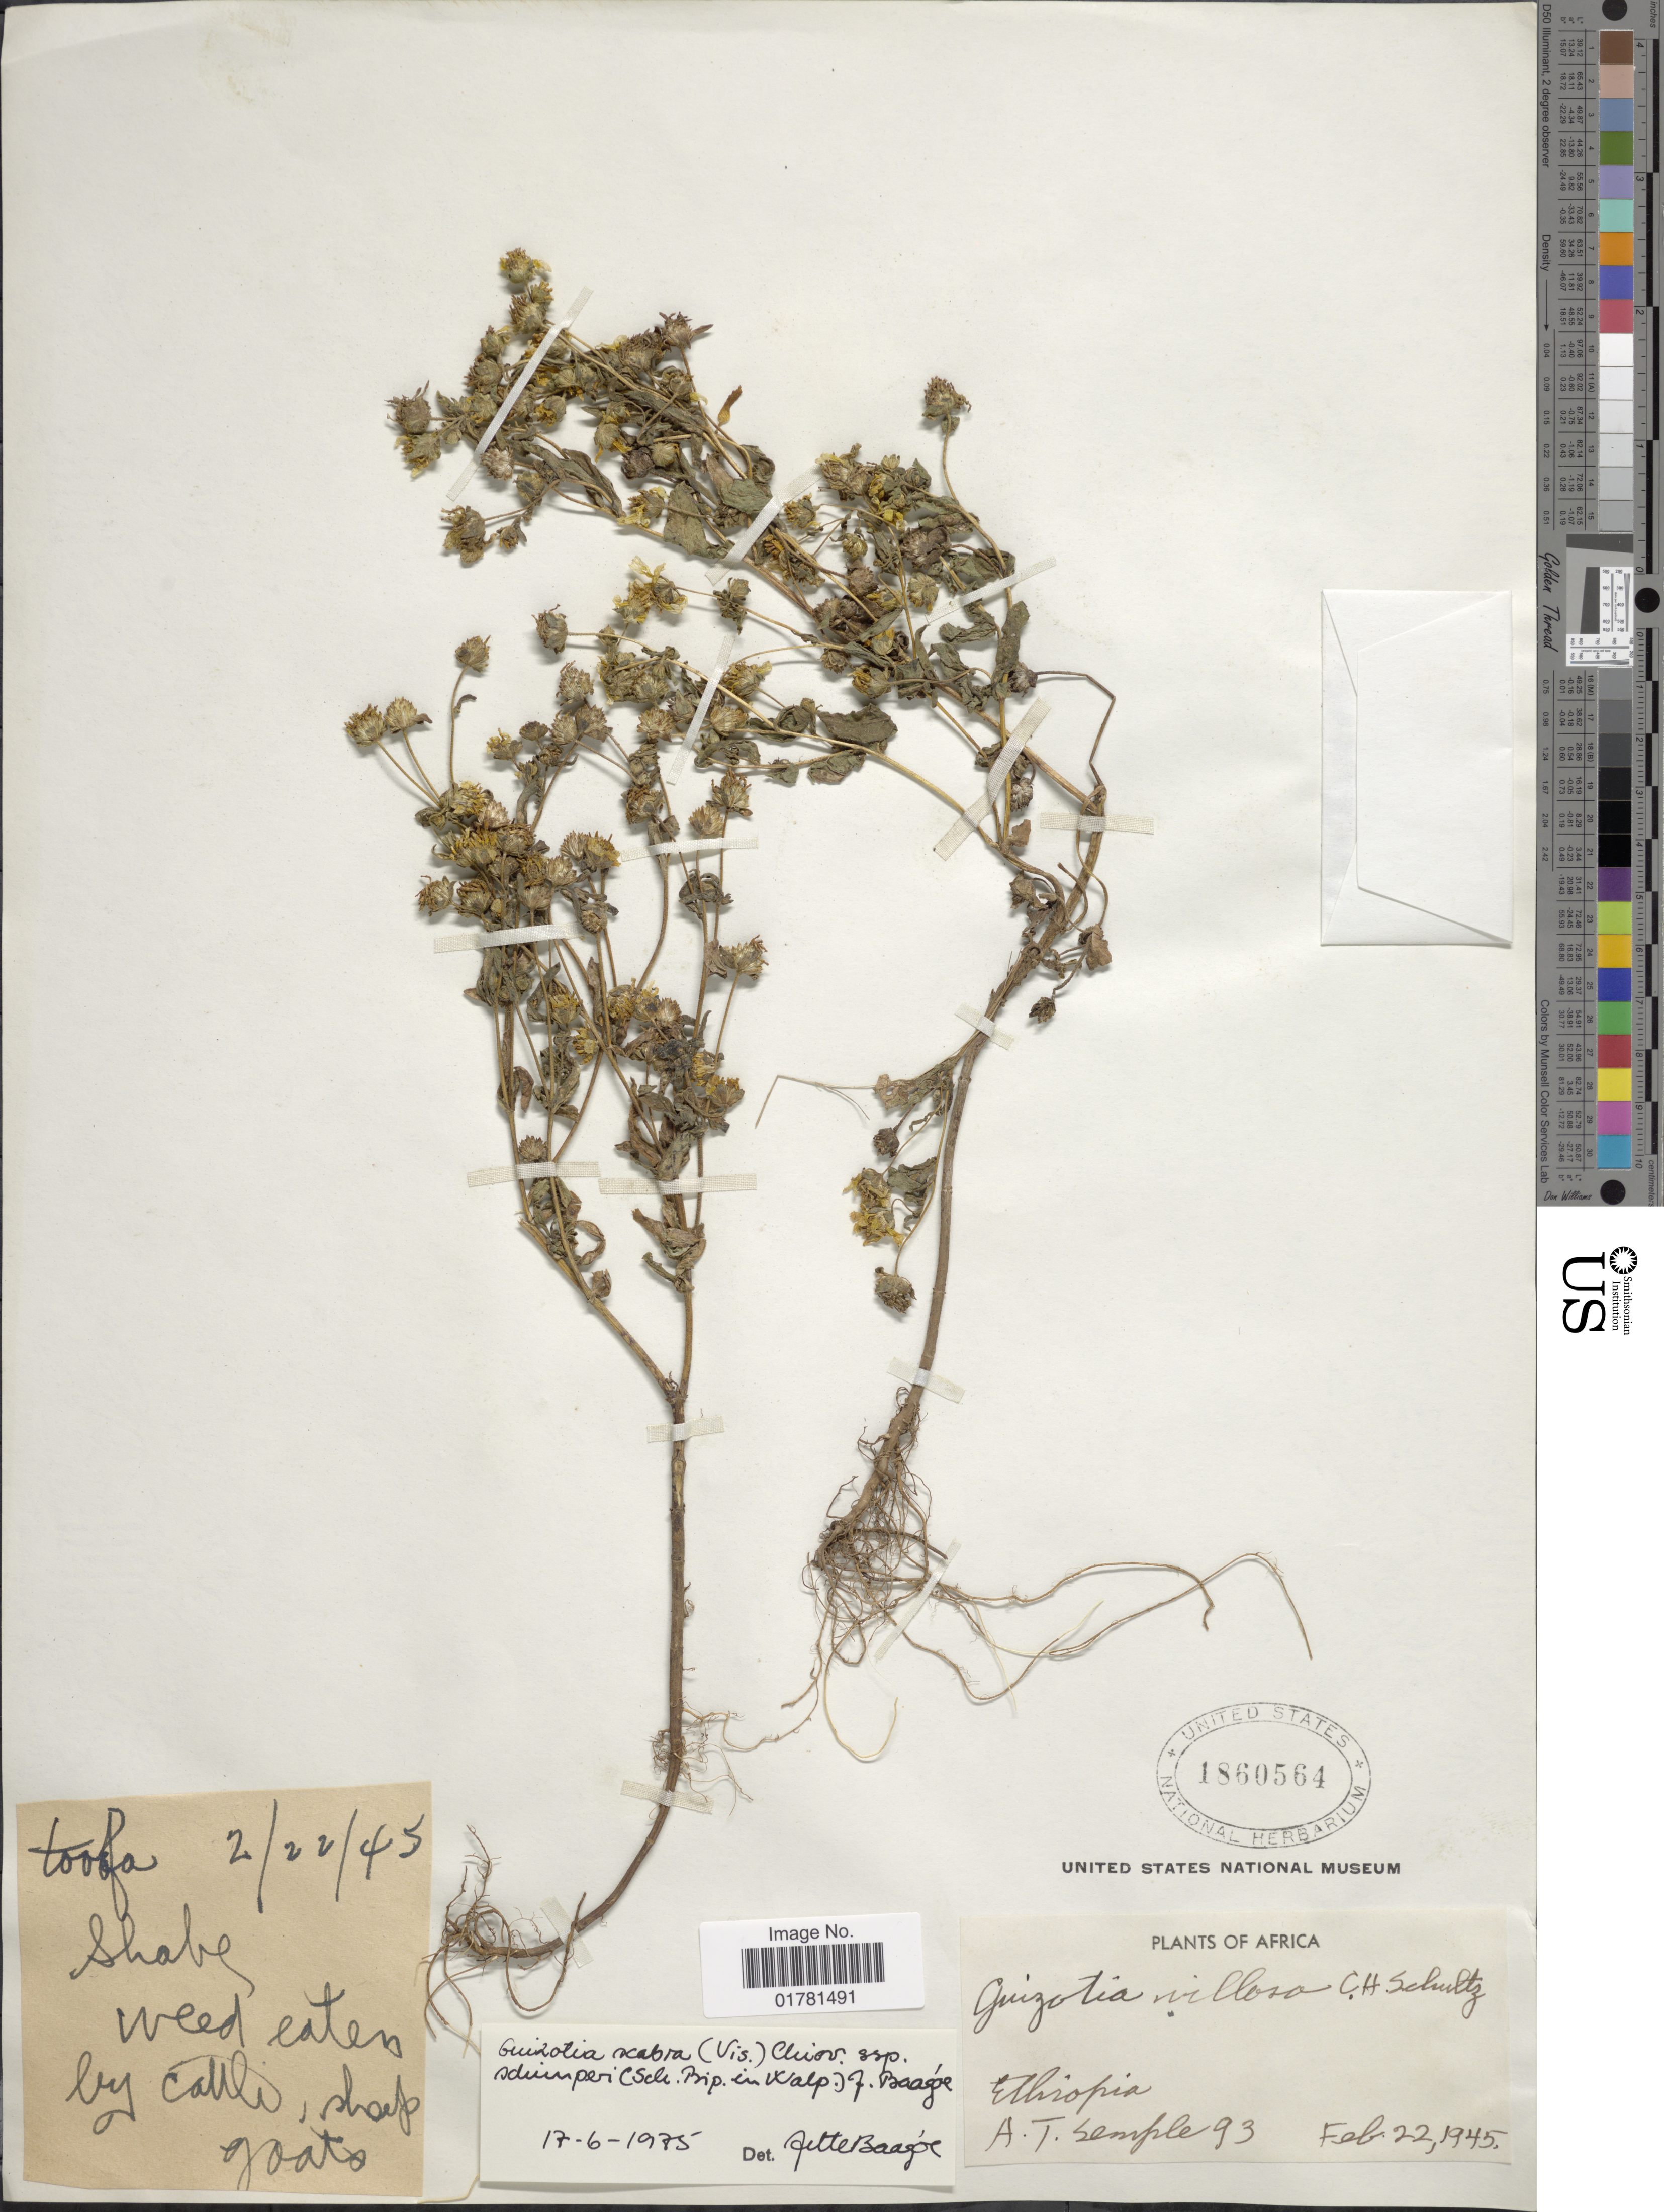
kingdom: Plantae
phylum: Tracheophyta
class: Magnoliopsida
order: Asterales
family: Asteraceae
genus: Guizotia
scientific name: Guizotia scabra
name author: Chiov.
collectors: A. Semple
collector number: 93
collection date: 1945-02-22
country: Ethiopia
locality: Africa, shade weed eaten by [illegible text]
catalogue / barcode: US 1860564